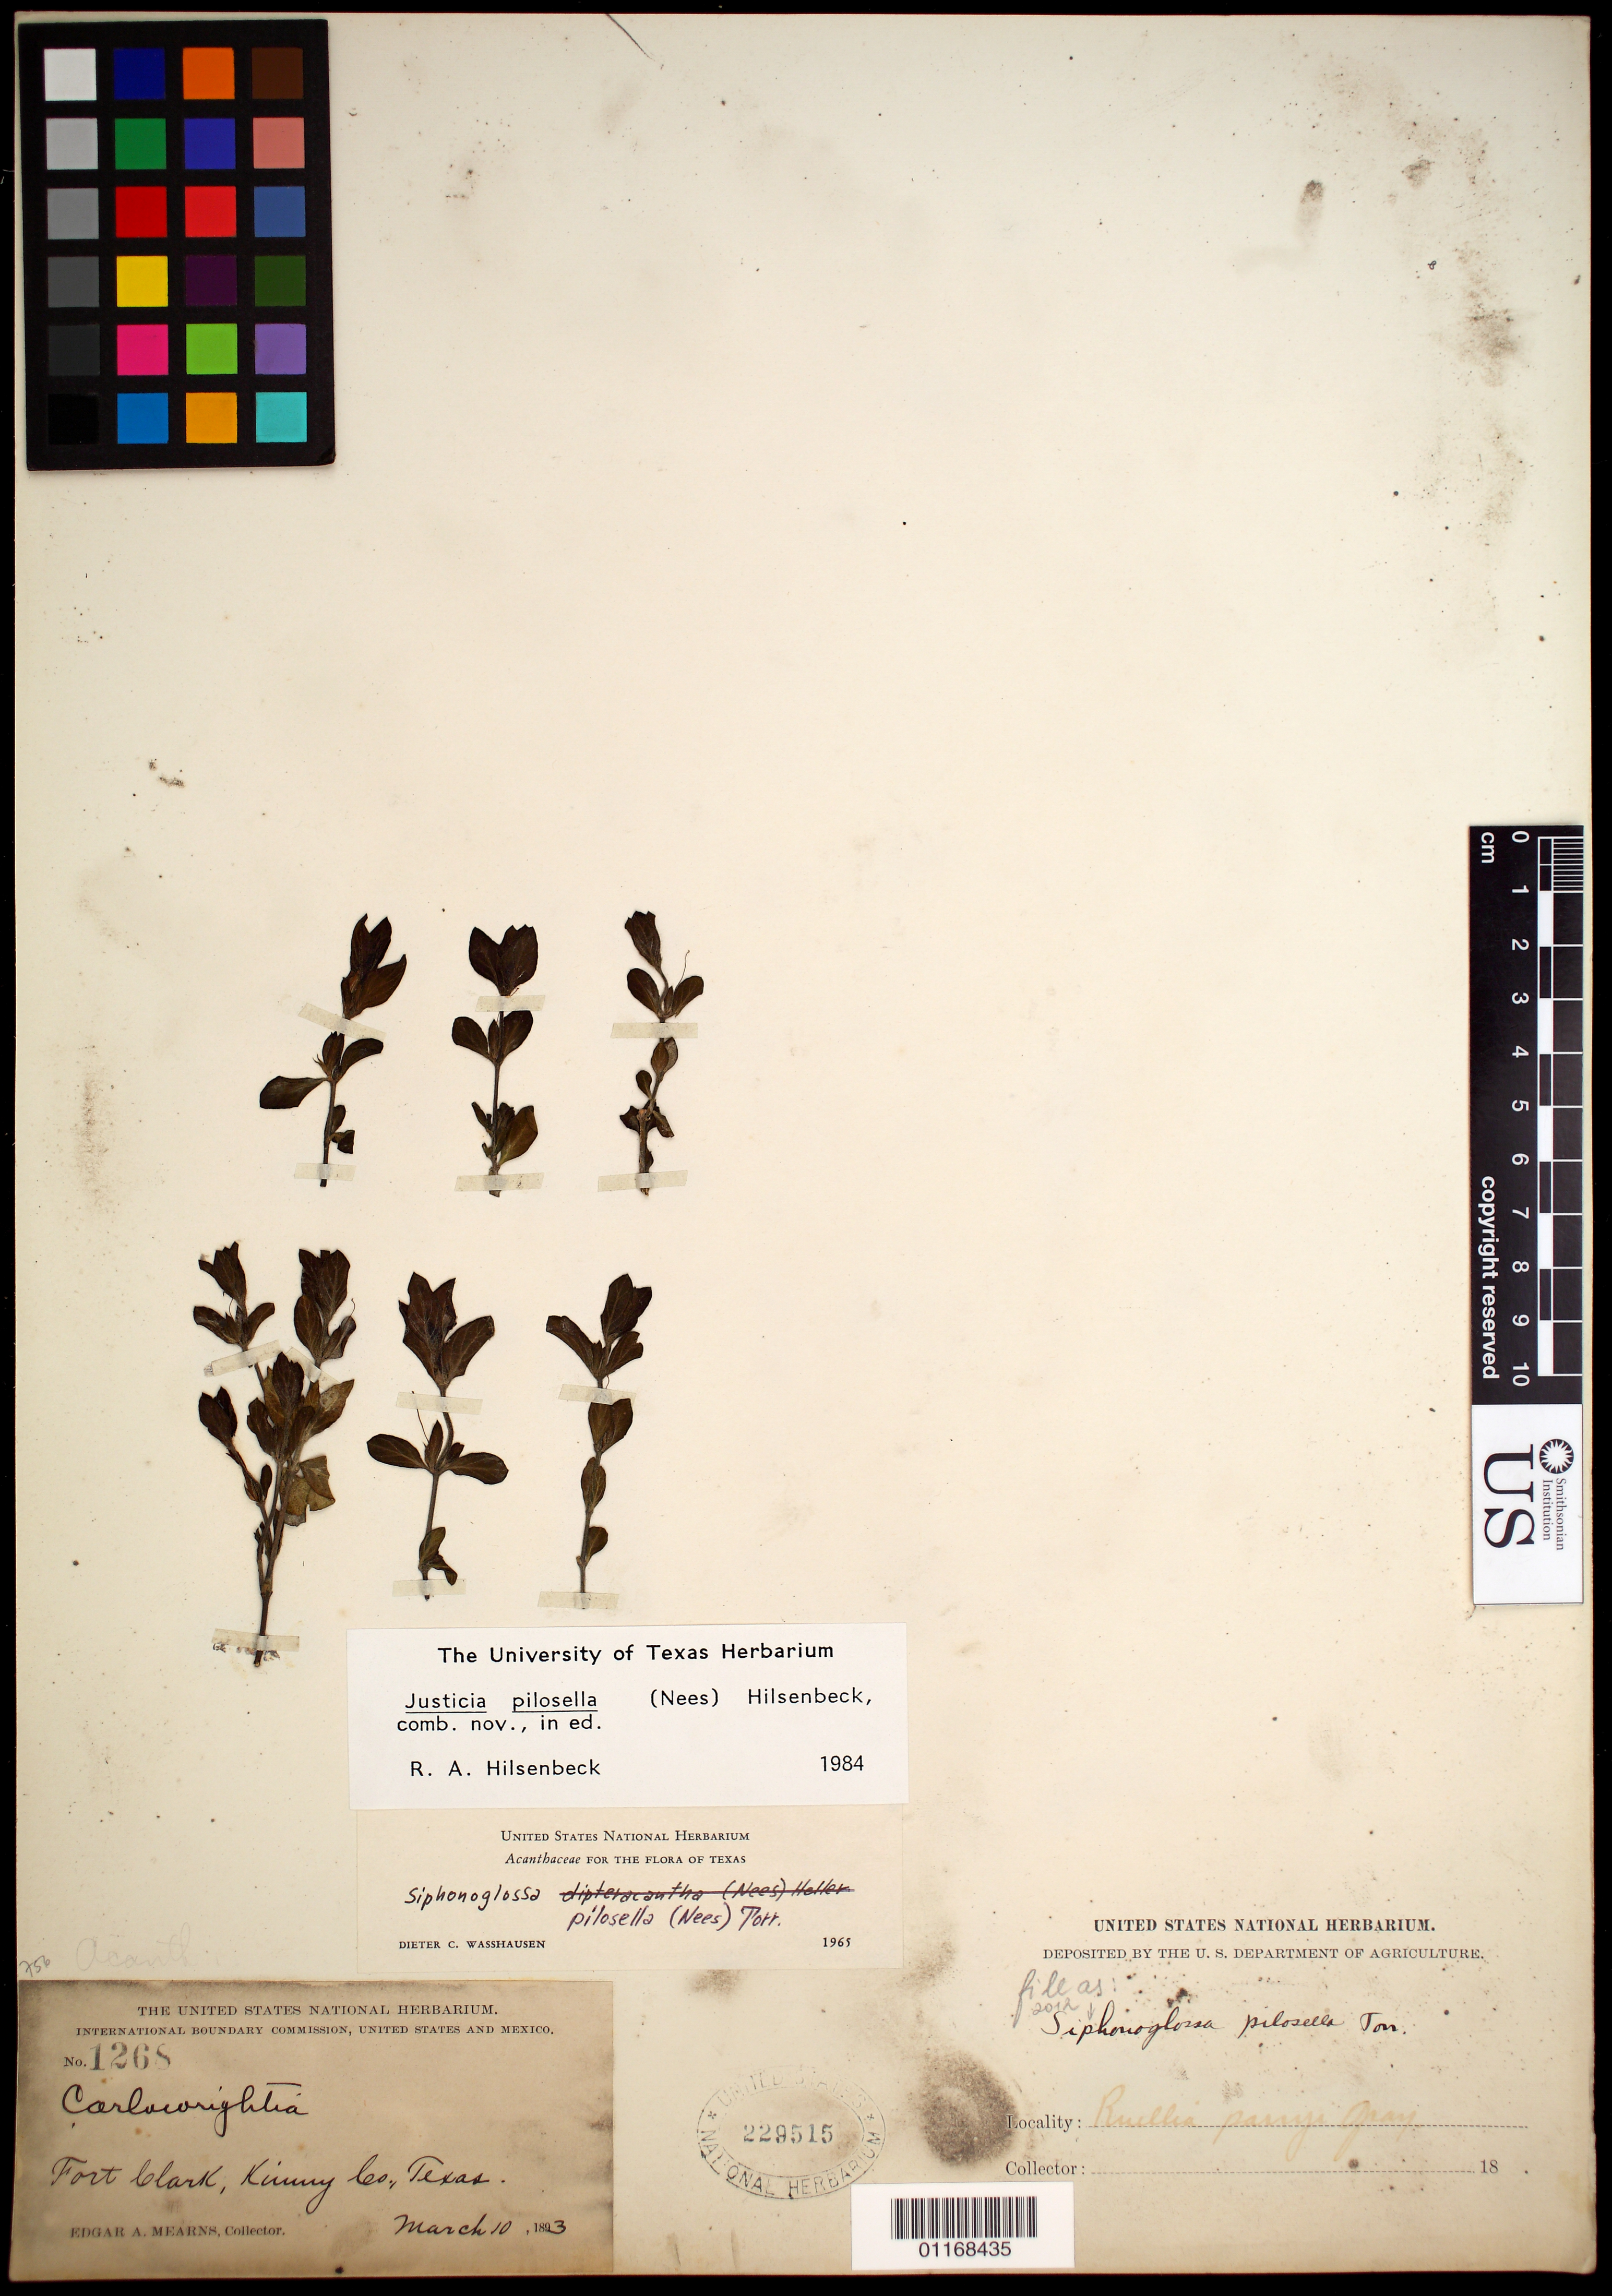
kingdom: Plantae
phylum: Tracheophyta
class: Magnoliopsida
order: Lamiales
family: Acanthaceae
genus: Justicia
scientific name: Justicia pilosella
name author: (Nees) Hilsenb.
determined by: Fisher, Amanda, (LOB), California State University, Long Beach (UNITED STATES)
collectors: E. A. Mearns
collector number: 1268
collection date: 1893-03-10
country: United States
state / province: Texas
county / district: Kinney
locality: Fort Clark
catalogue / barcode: US 229515